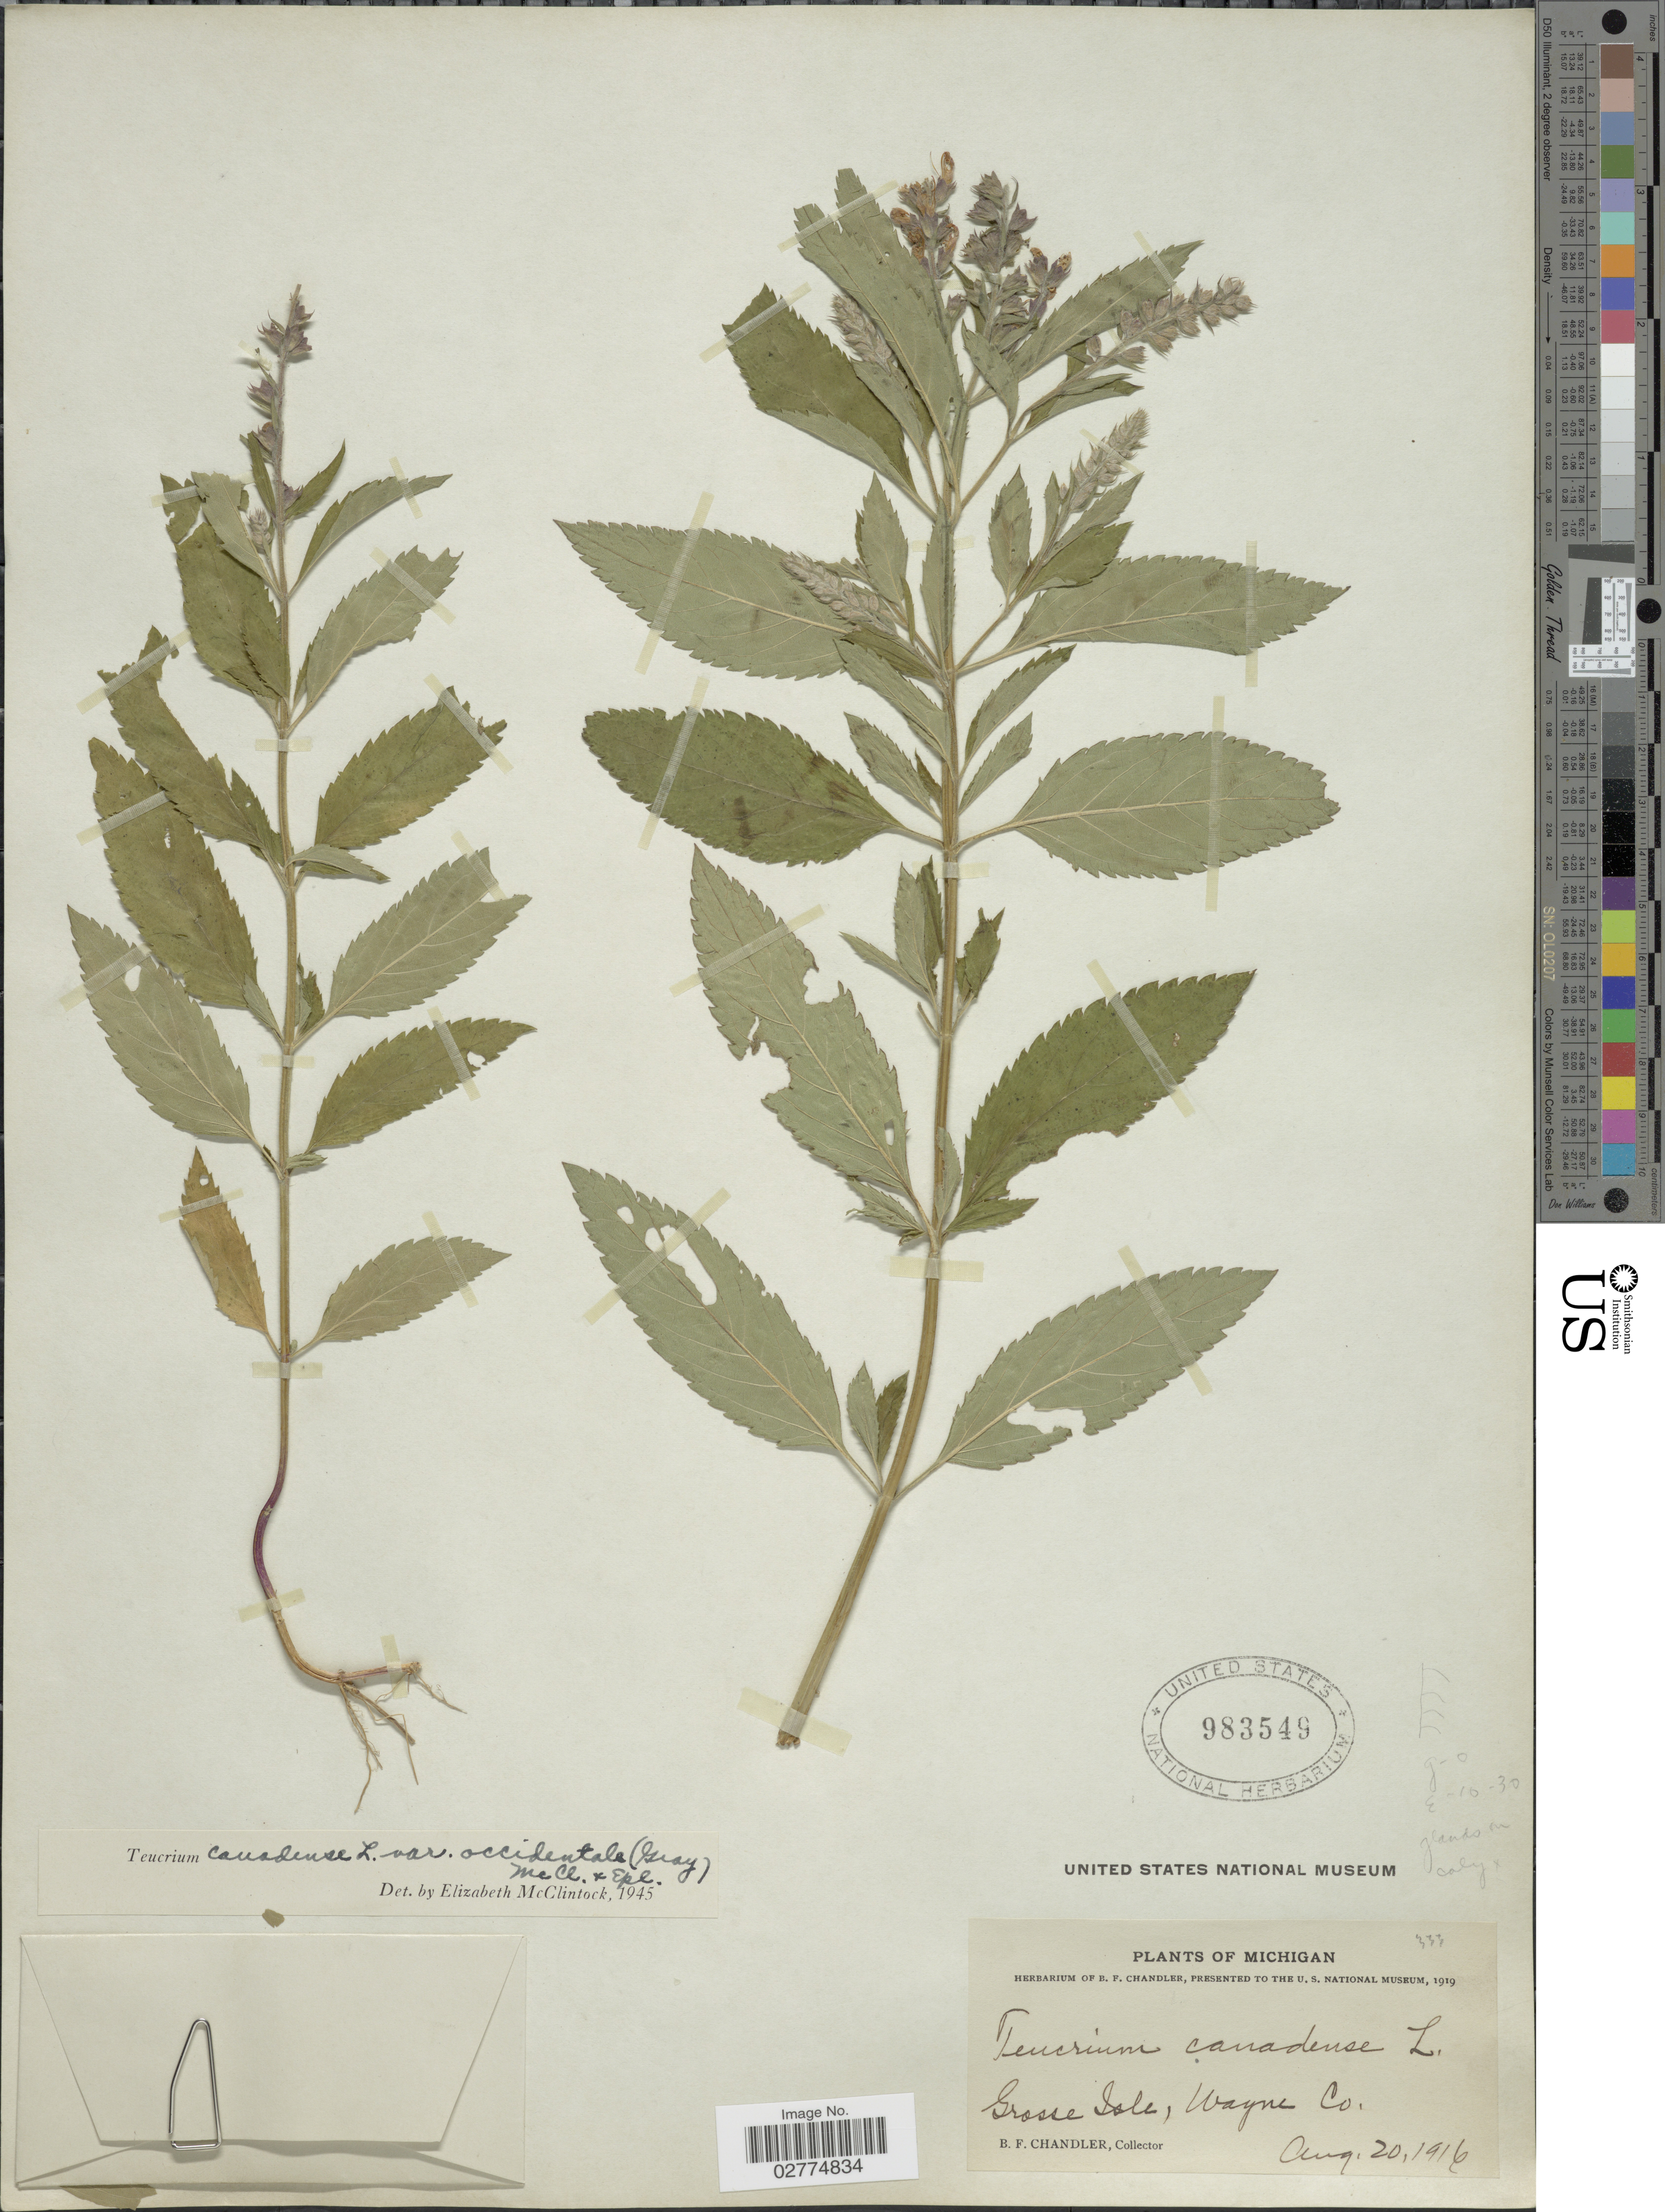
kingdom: Plantae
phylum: Tracheophyta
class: Magnoliopsida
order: Lamiales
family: Lamiaceae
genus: Teucrium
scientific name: Teucrium canadense var. occidentale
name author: (A. Gray) E. M. McClint. & Epling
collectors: B. F. Chandler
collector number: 333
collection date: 1916-08-20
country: United States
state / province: Michigan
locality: Grosse Isle, Wayne Co.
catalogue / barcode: US 983549